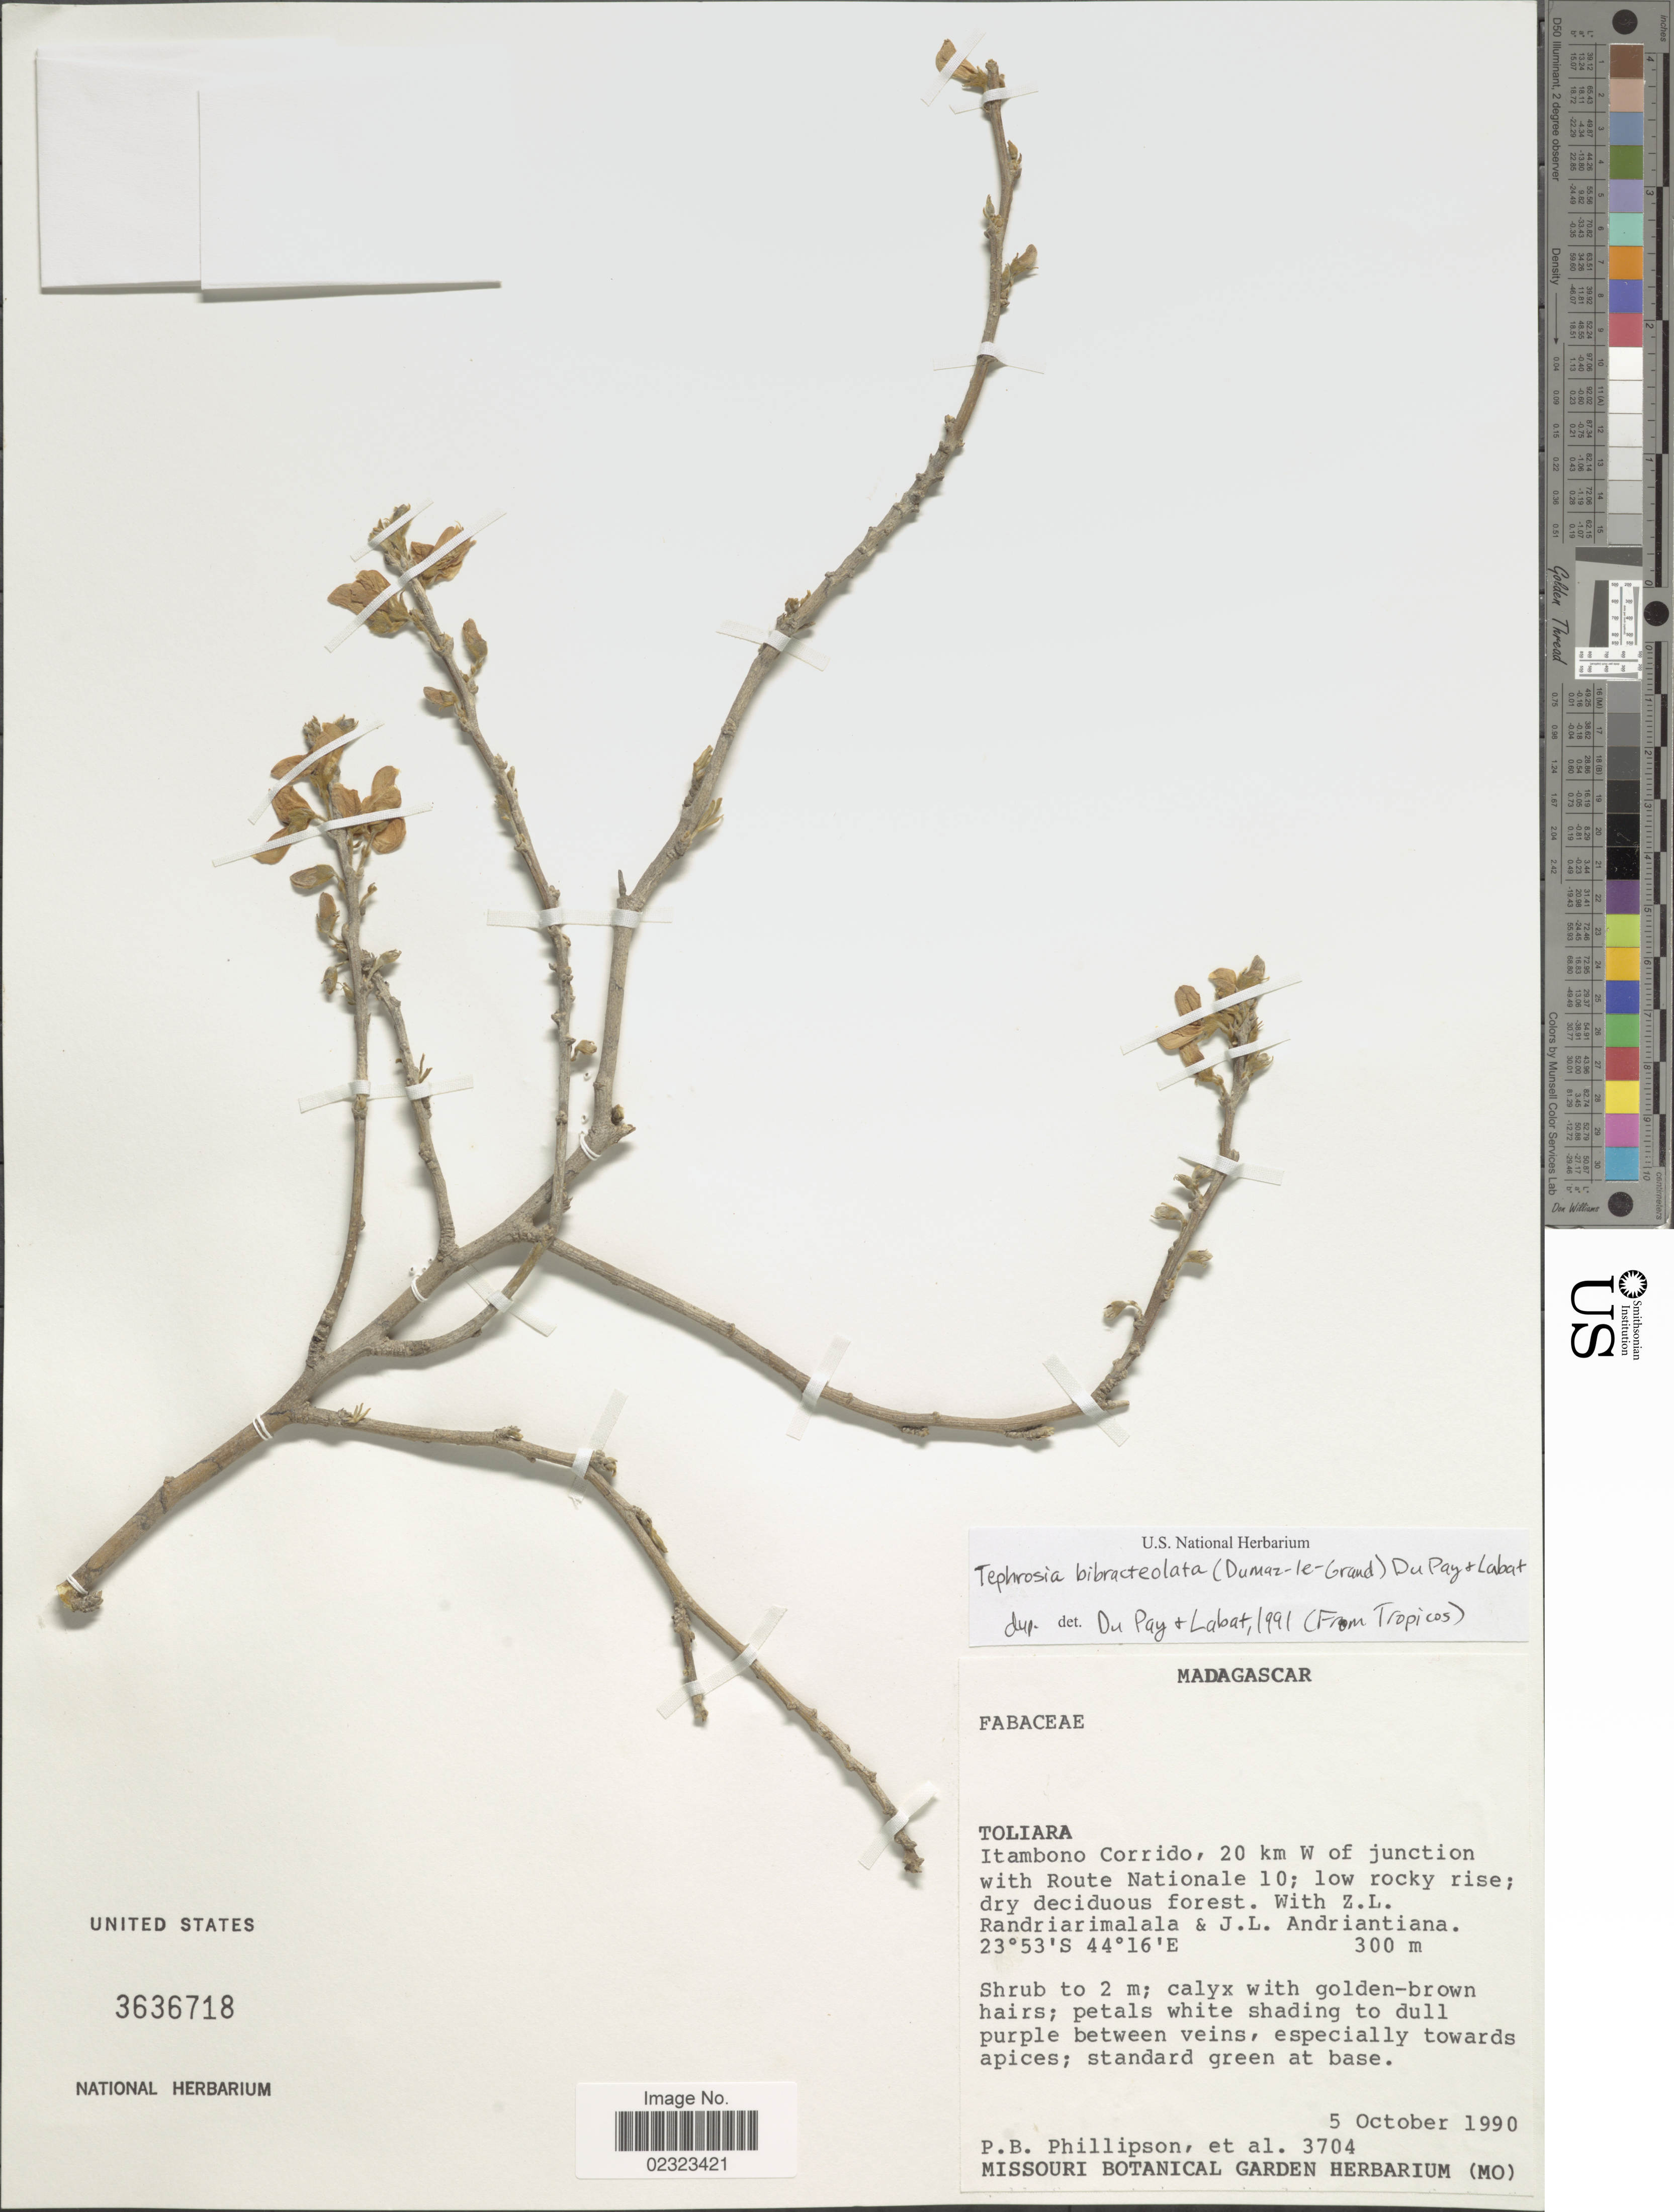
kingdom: Plantae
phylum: Tracheophyta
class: Magnoliopsida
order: Fabales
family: Fabaceae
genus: Tephrosia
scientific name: Tephrosia bibracteolata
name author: (Dumaz-le-Grand) Du Puy & Labat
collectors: P. B. Phillipson, S. Randriarimalala & J. Andriantiana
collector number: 3704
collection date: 1990-10-05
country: Madagascar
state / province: Atsimo-Atsinanana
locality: Itambono Corrido, 20 km W of junction with Route Nationale 10; low rocky rise.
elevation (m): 300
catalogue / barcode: US 3636718